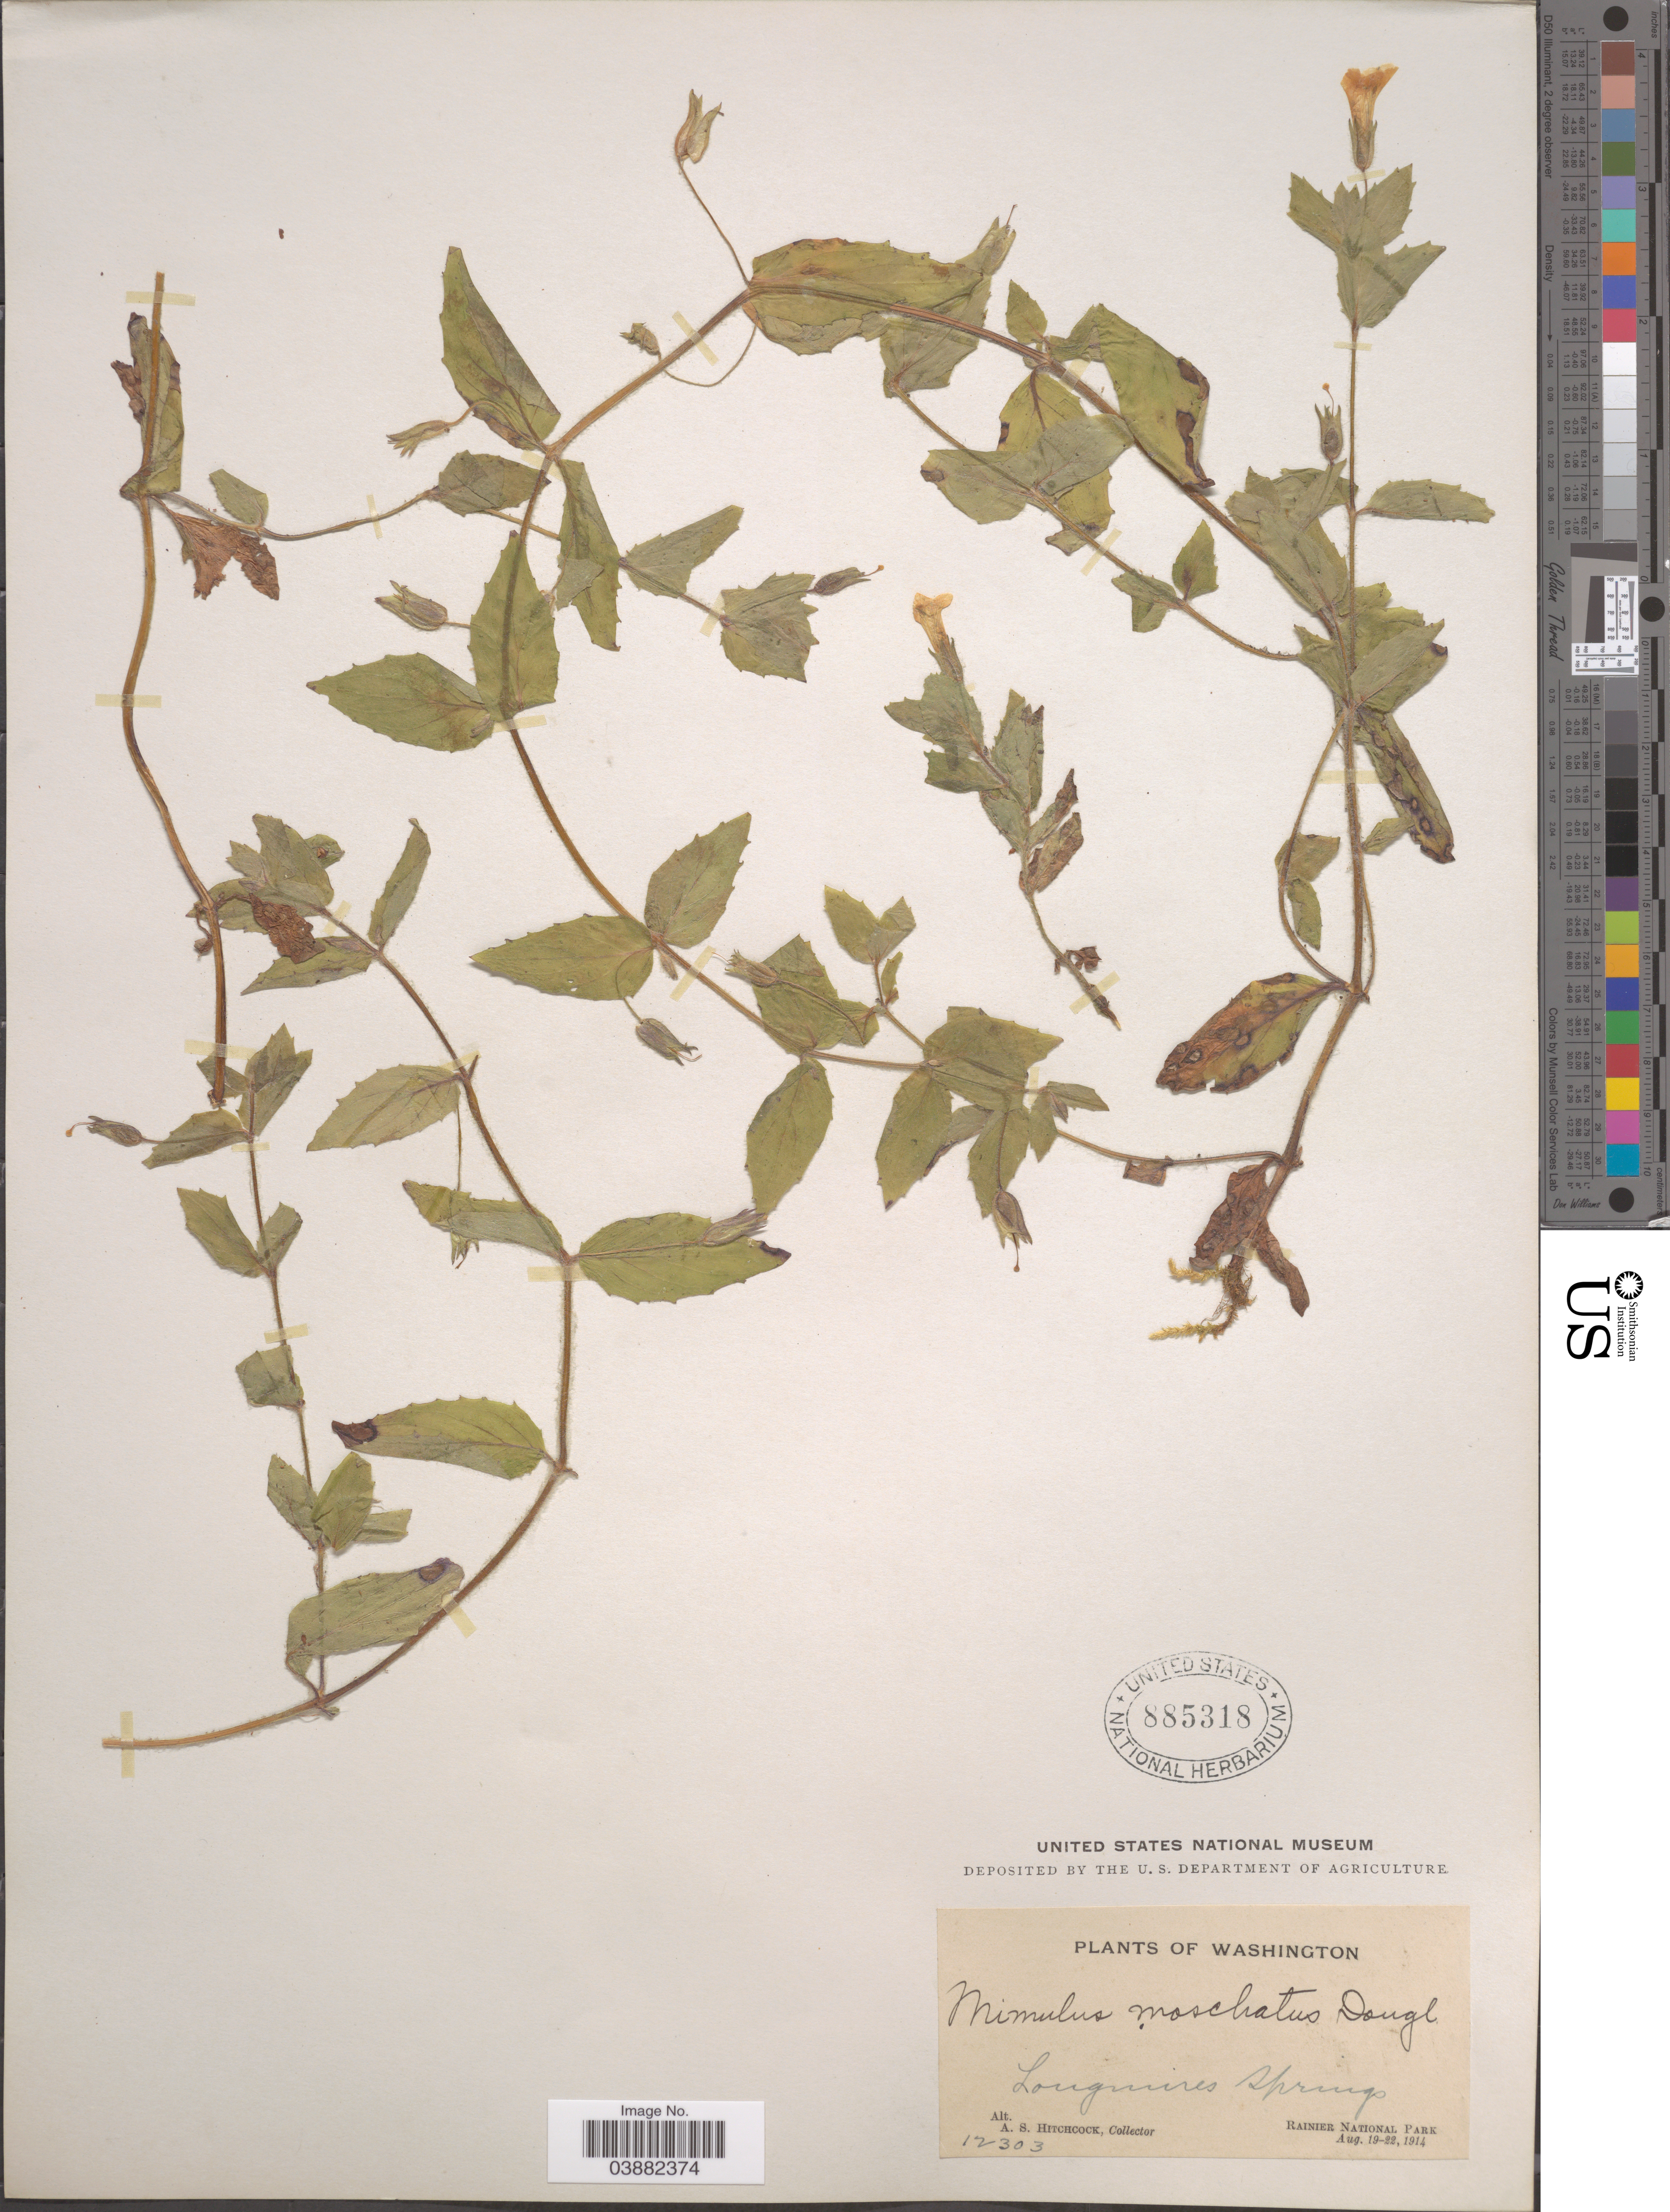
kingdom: Plantae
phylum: Tracheophyta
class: Magnoliopsida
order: Lamiales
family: Phrymaceae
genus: Mimulus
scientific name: Mimulus moschatus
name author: Douglas ex Lindl.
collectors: A. S. Hitchcock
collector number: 12303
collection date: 1914-08-19/1914-08-22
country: United States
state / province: Washington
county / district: Pierce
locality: Longmires Springs. Rainier National Park.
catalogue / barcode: US 885318